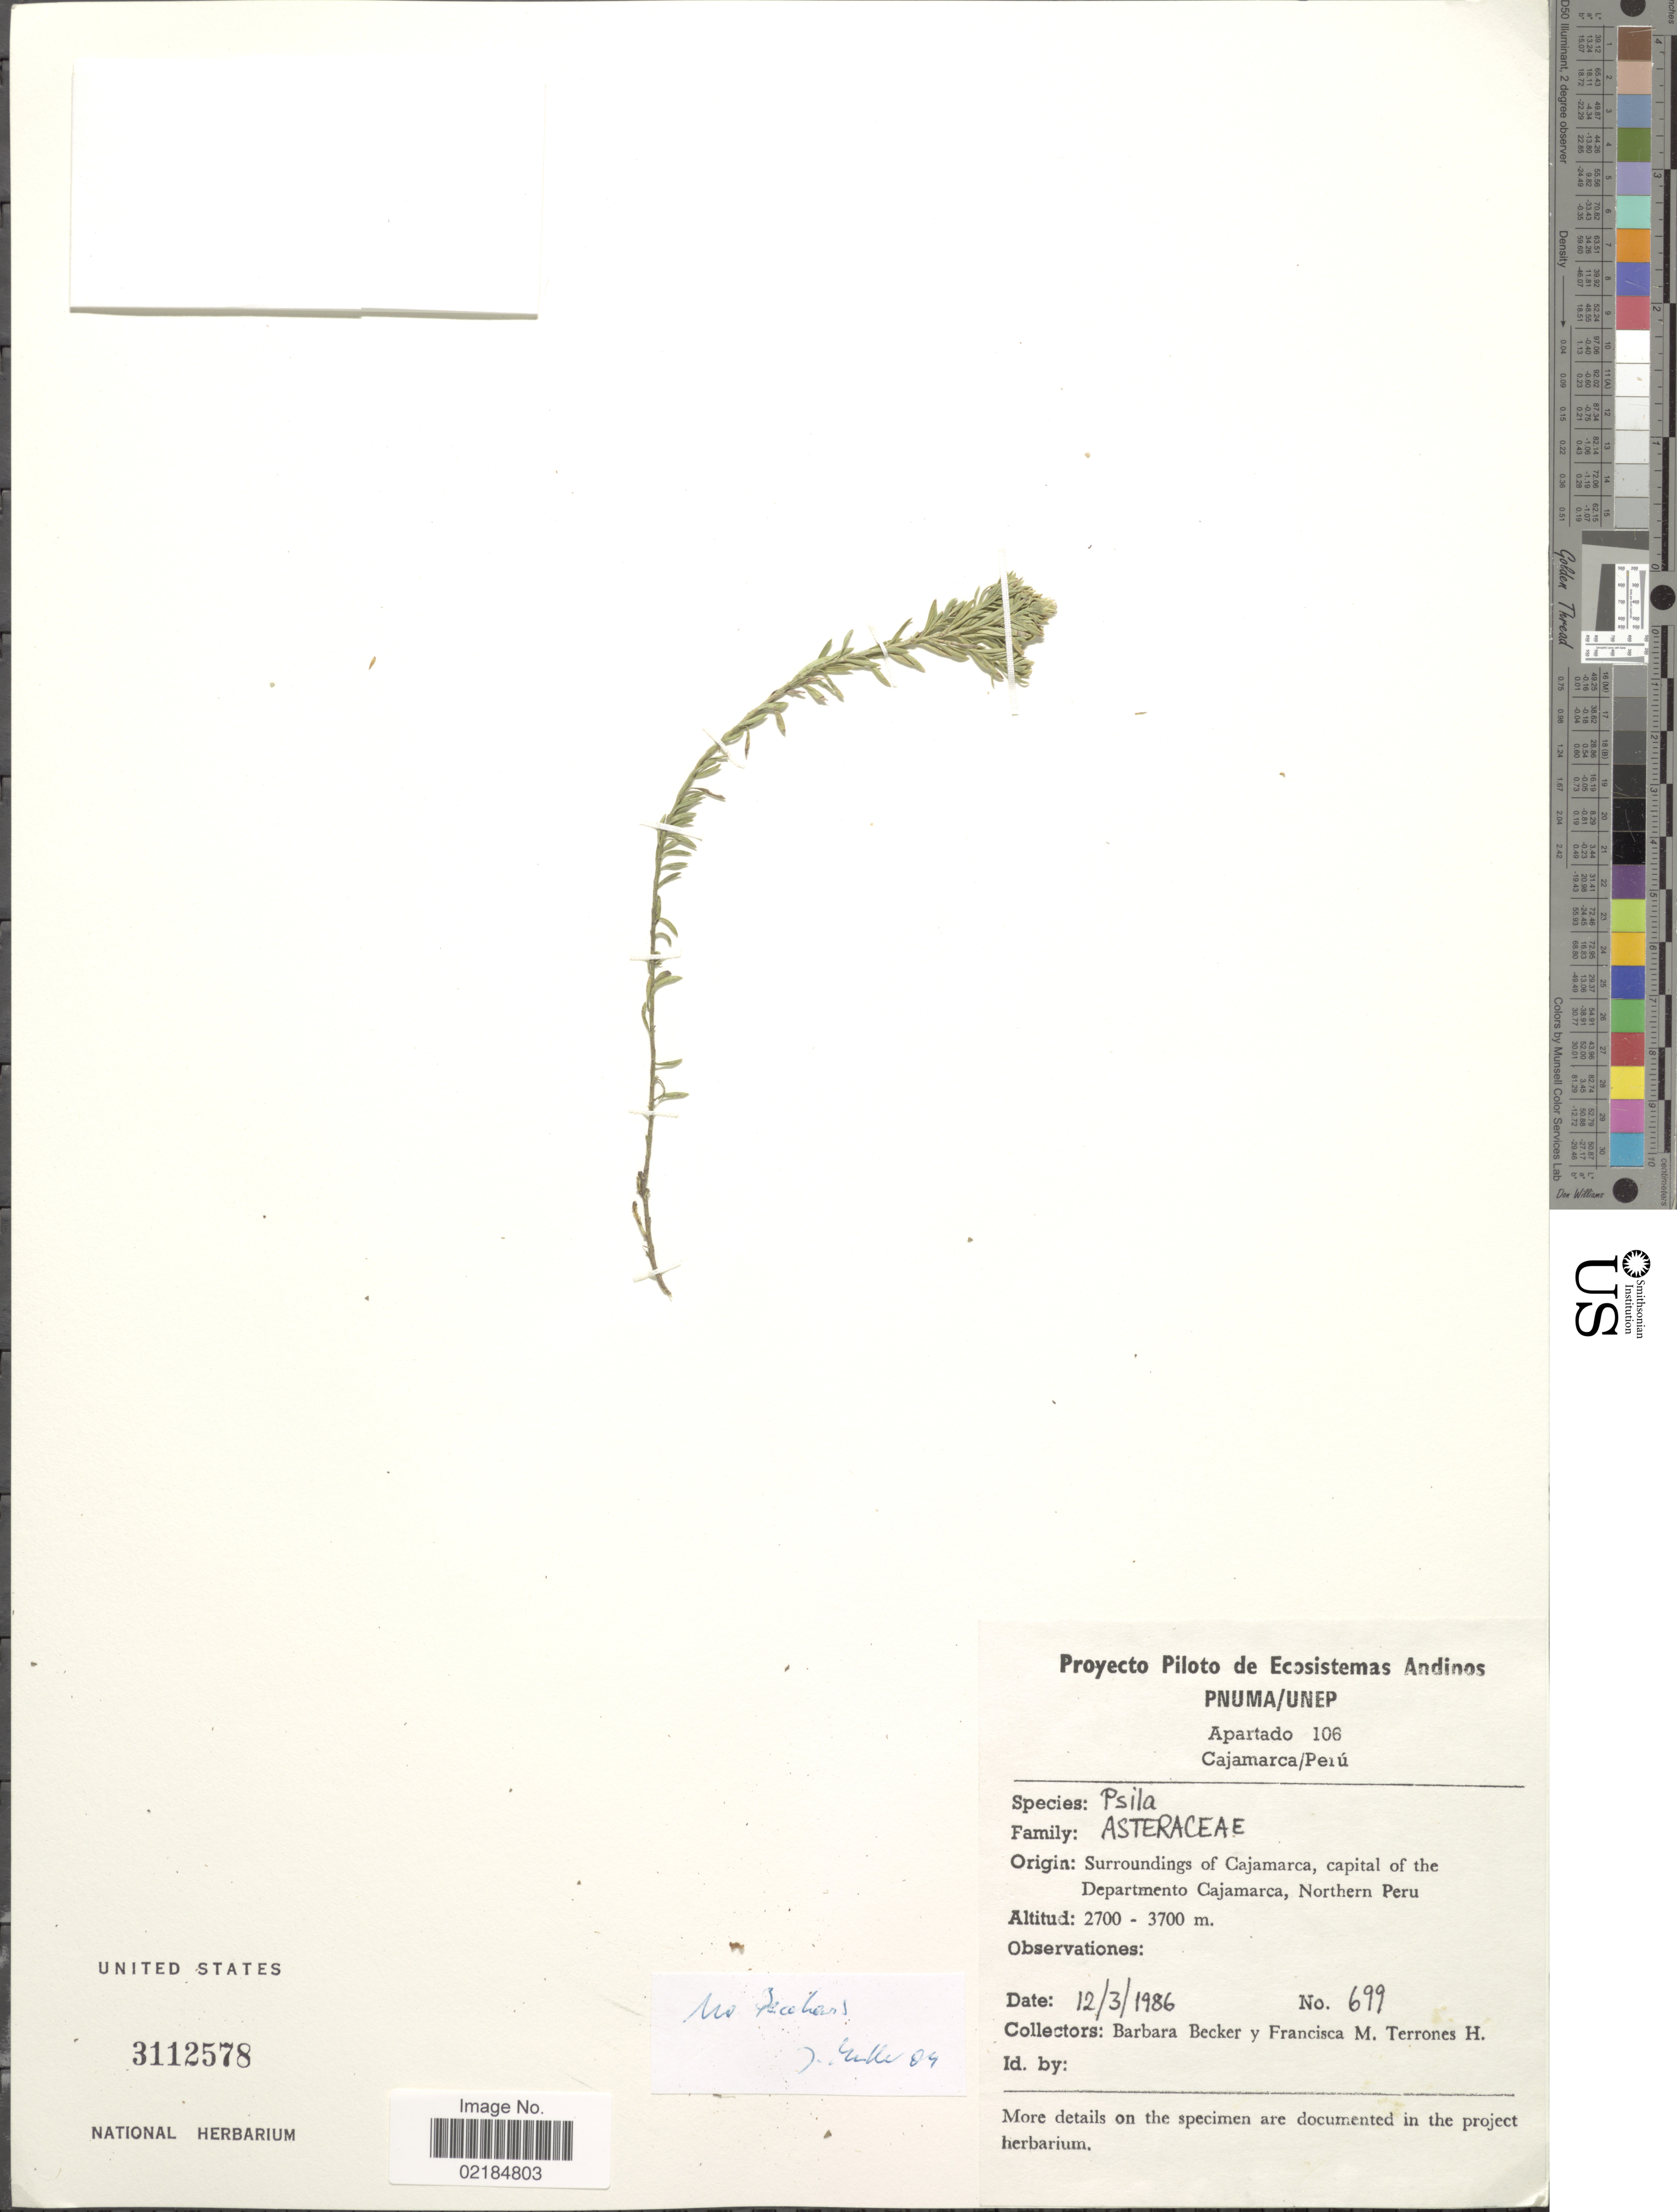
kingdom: Plantae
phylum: Tracheophyta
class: Magnoliopsida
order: Asterales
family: Asteraceae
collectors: B. Becker, M. Francisca & F. M. Terrones H.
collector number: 699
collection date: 1986-03-12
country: Peru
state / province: Cajamarca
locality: Apartado 106, Surroundings of Cajamarca, capital of the Departmento Cajamarca, Northern Peru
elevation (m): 2700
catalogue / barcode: US 3112578